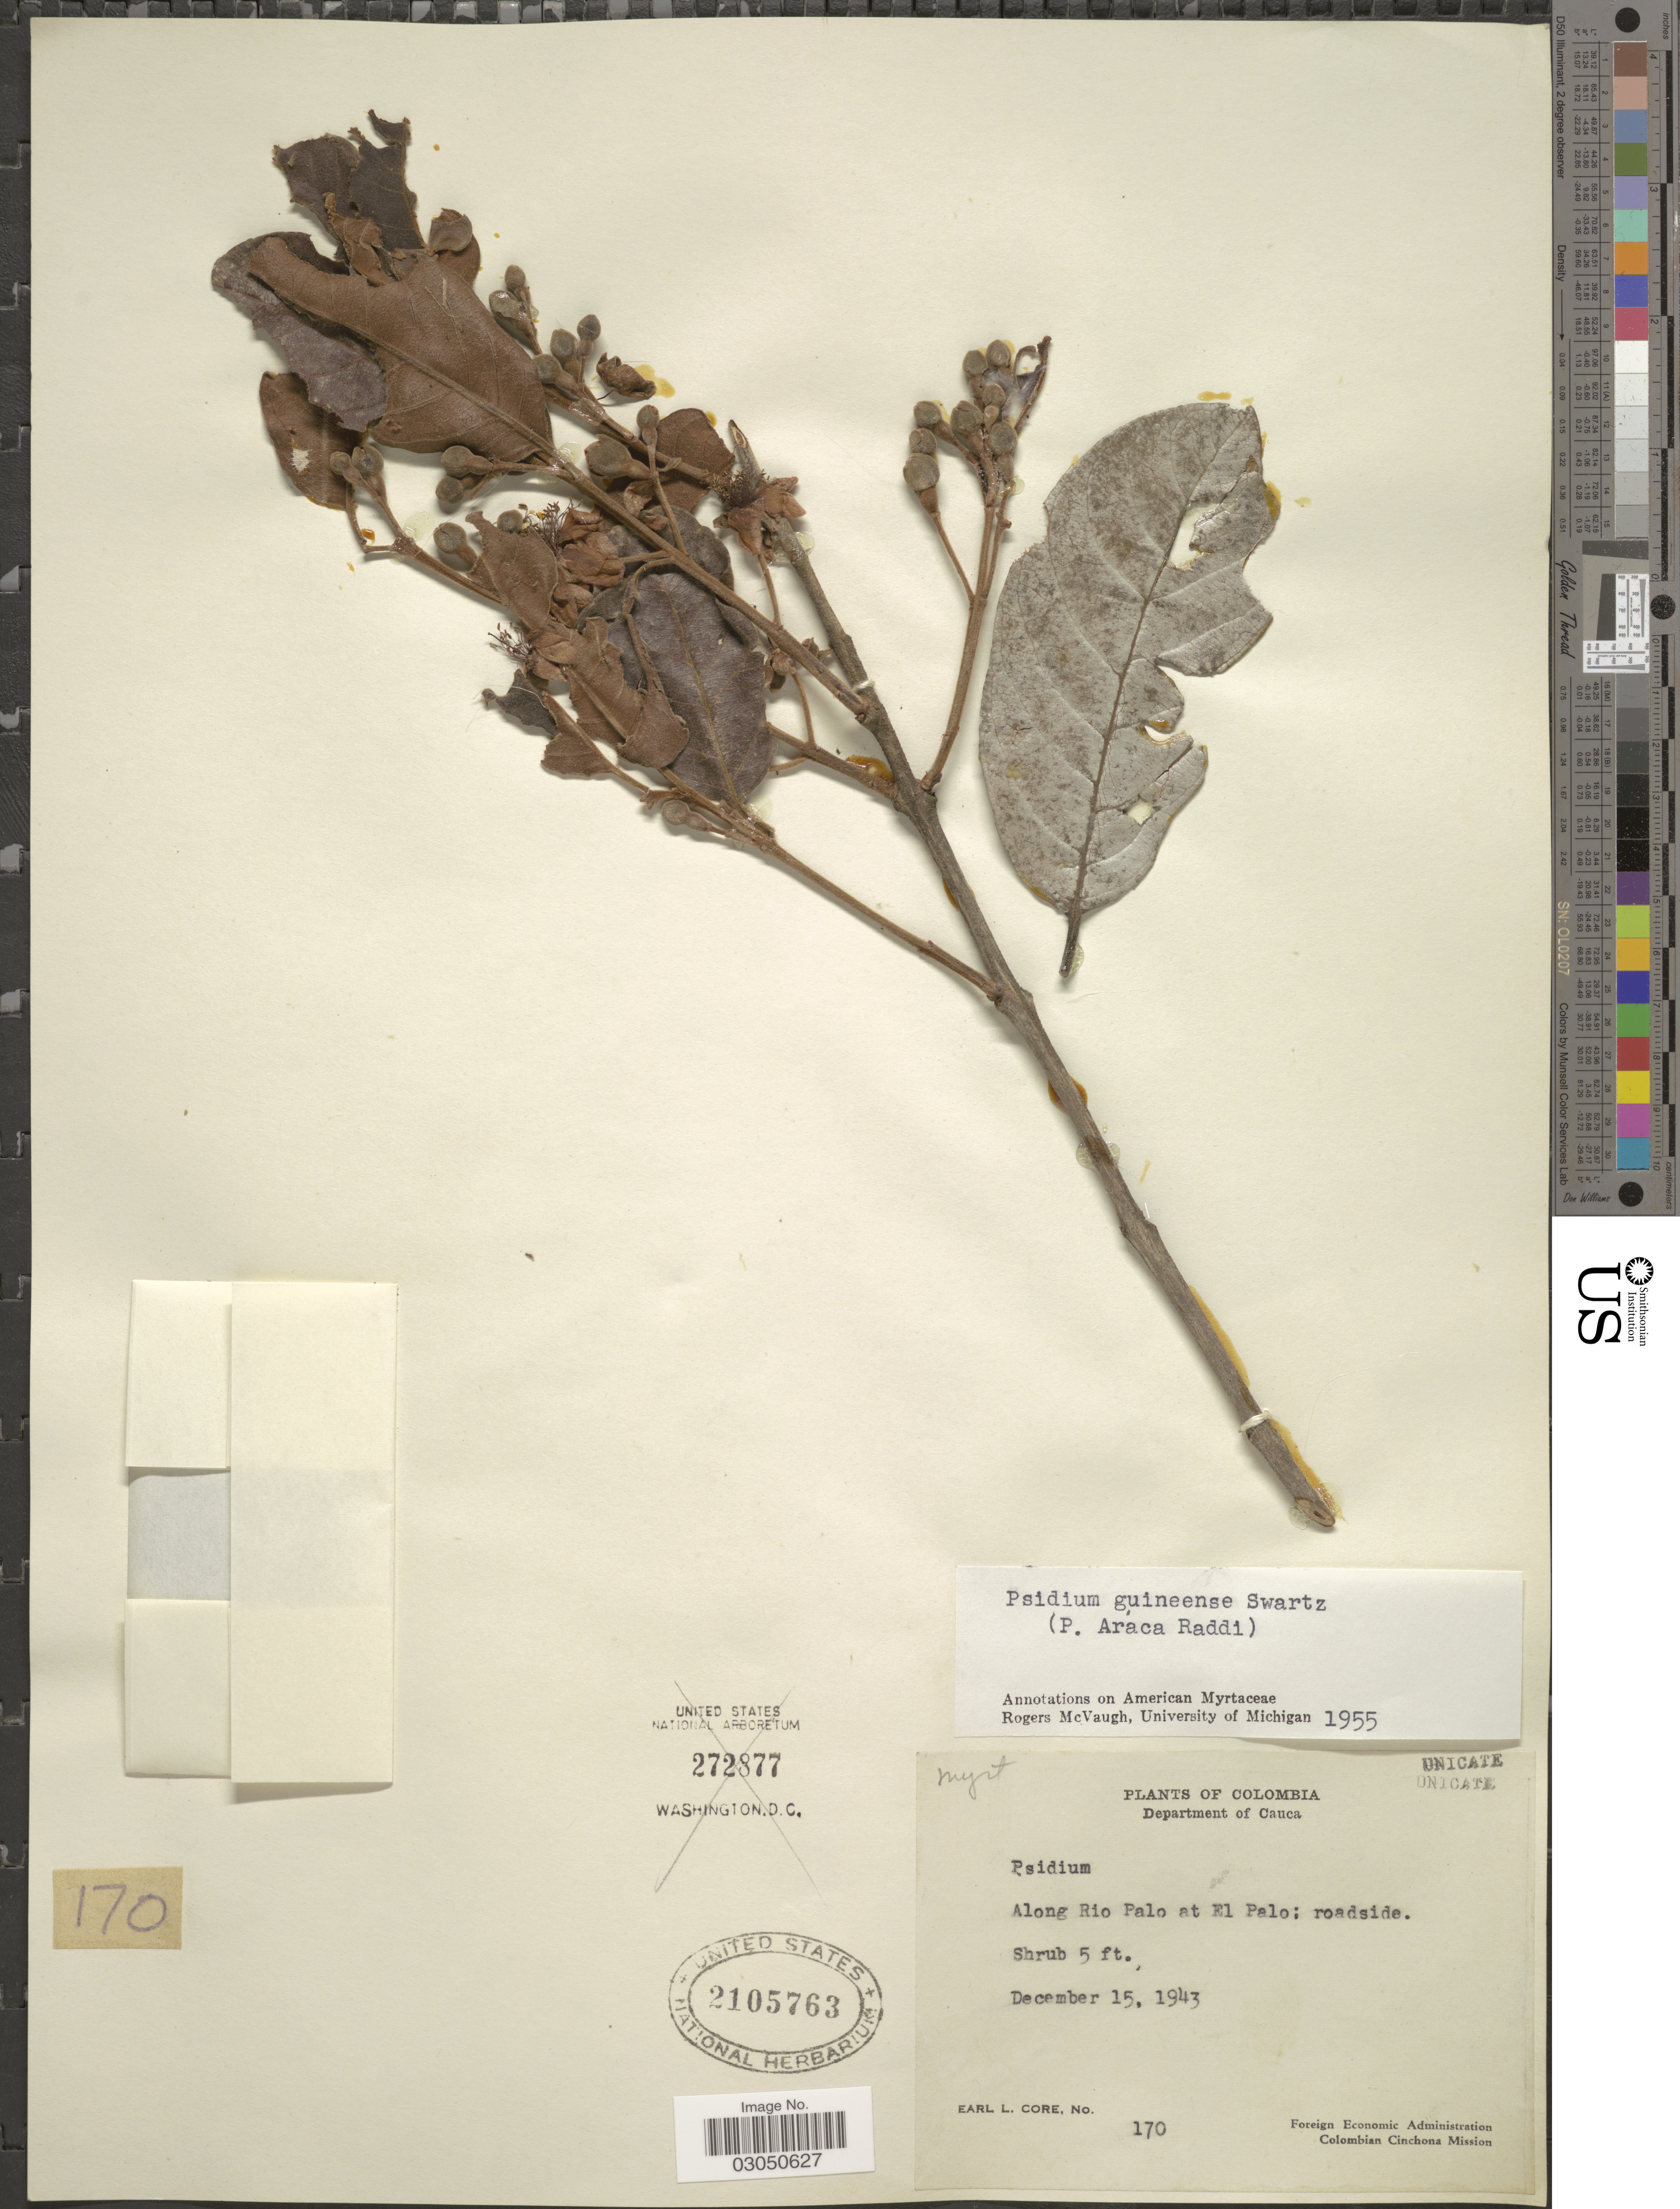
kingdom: Plantae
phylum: Tracheophyta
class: Magnoliopsida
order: Myrtales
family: Myrtaceae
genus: Psidium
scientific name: Psidium guineense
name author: Sw.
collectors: E. L. Core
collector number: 170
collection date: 1943-12-15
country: Colombia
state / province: Cauca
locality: Department of Cauca. Along Rio Palo at El Palo; roadside.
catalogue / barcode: US 2105763